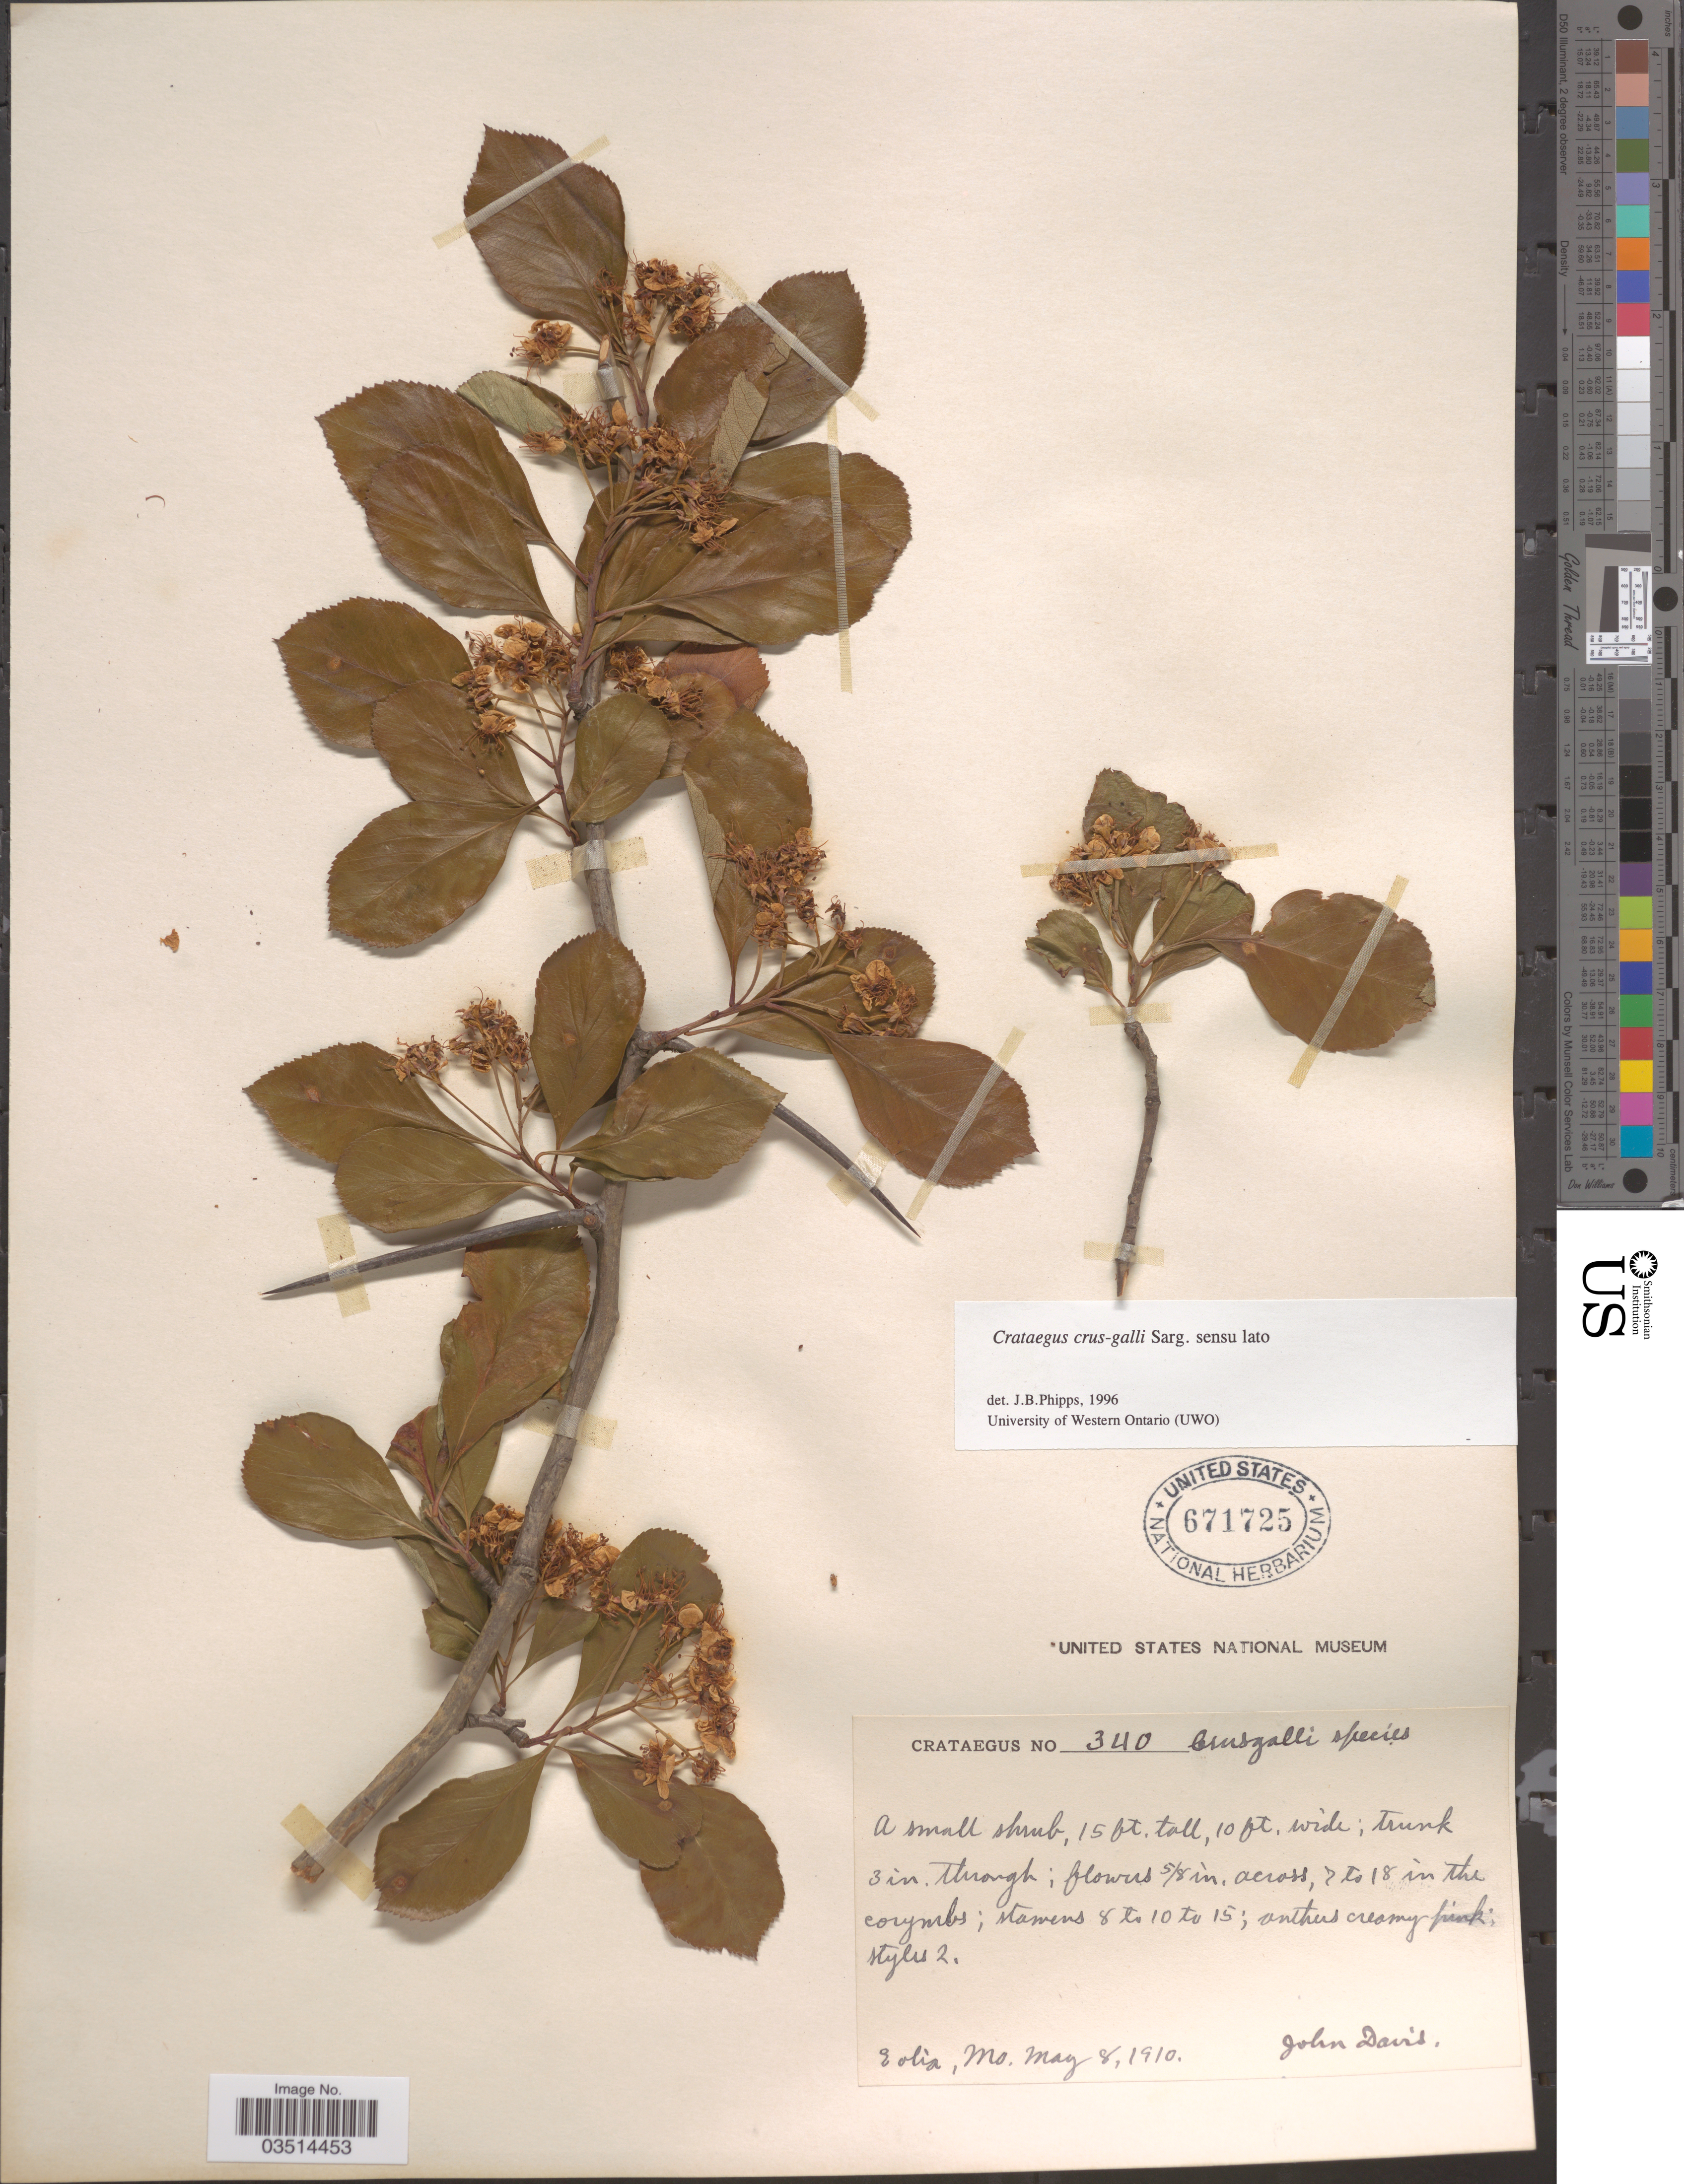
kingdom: Plantae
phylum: Tracheophyta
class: Magnoliopsida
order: Rosales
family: Rosaceae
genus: Crataegus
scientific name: Crataegus crus-galli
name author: L.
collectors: J. Davis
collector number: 340?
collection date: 1910-05-08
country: United States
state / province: Missouri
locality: Eolia.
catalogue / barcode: US 671725